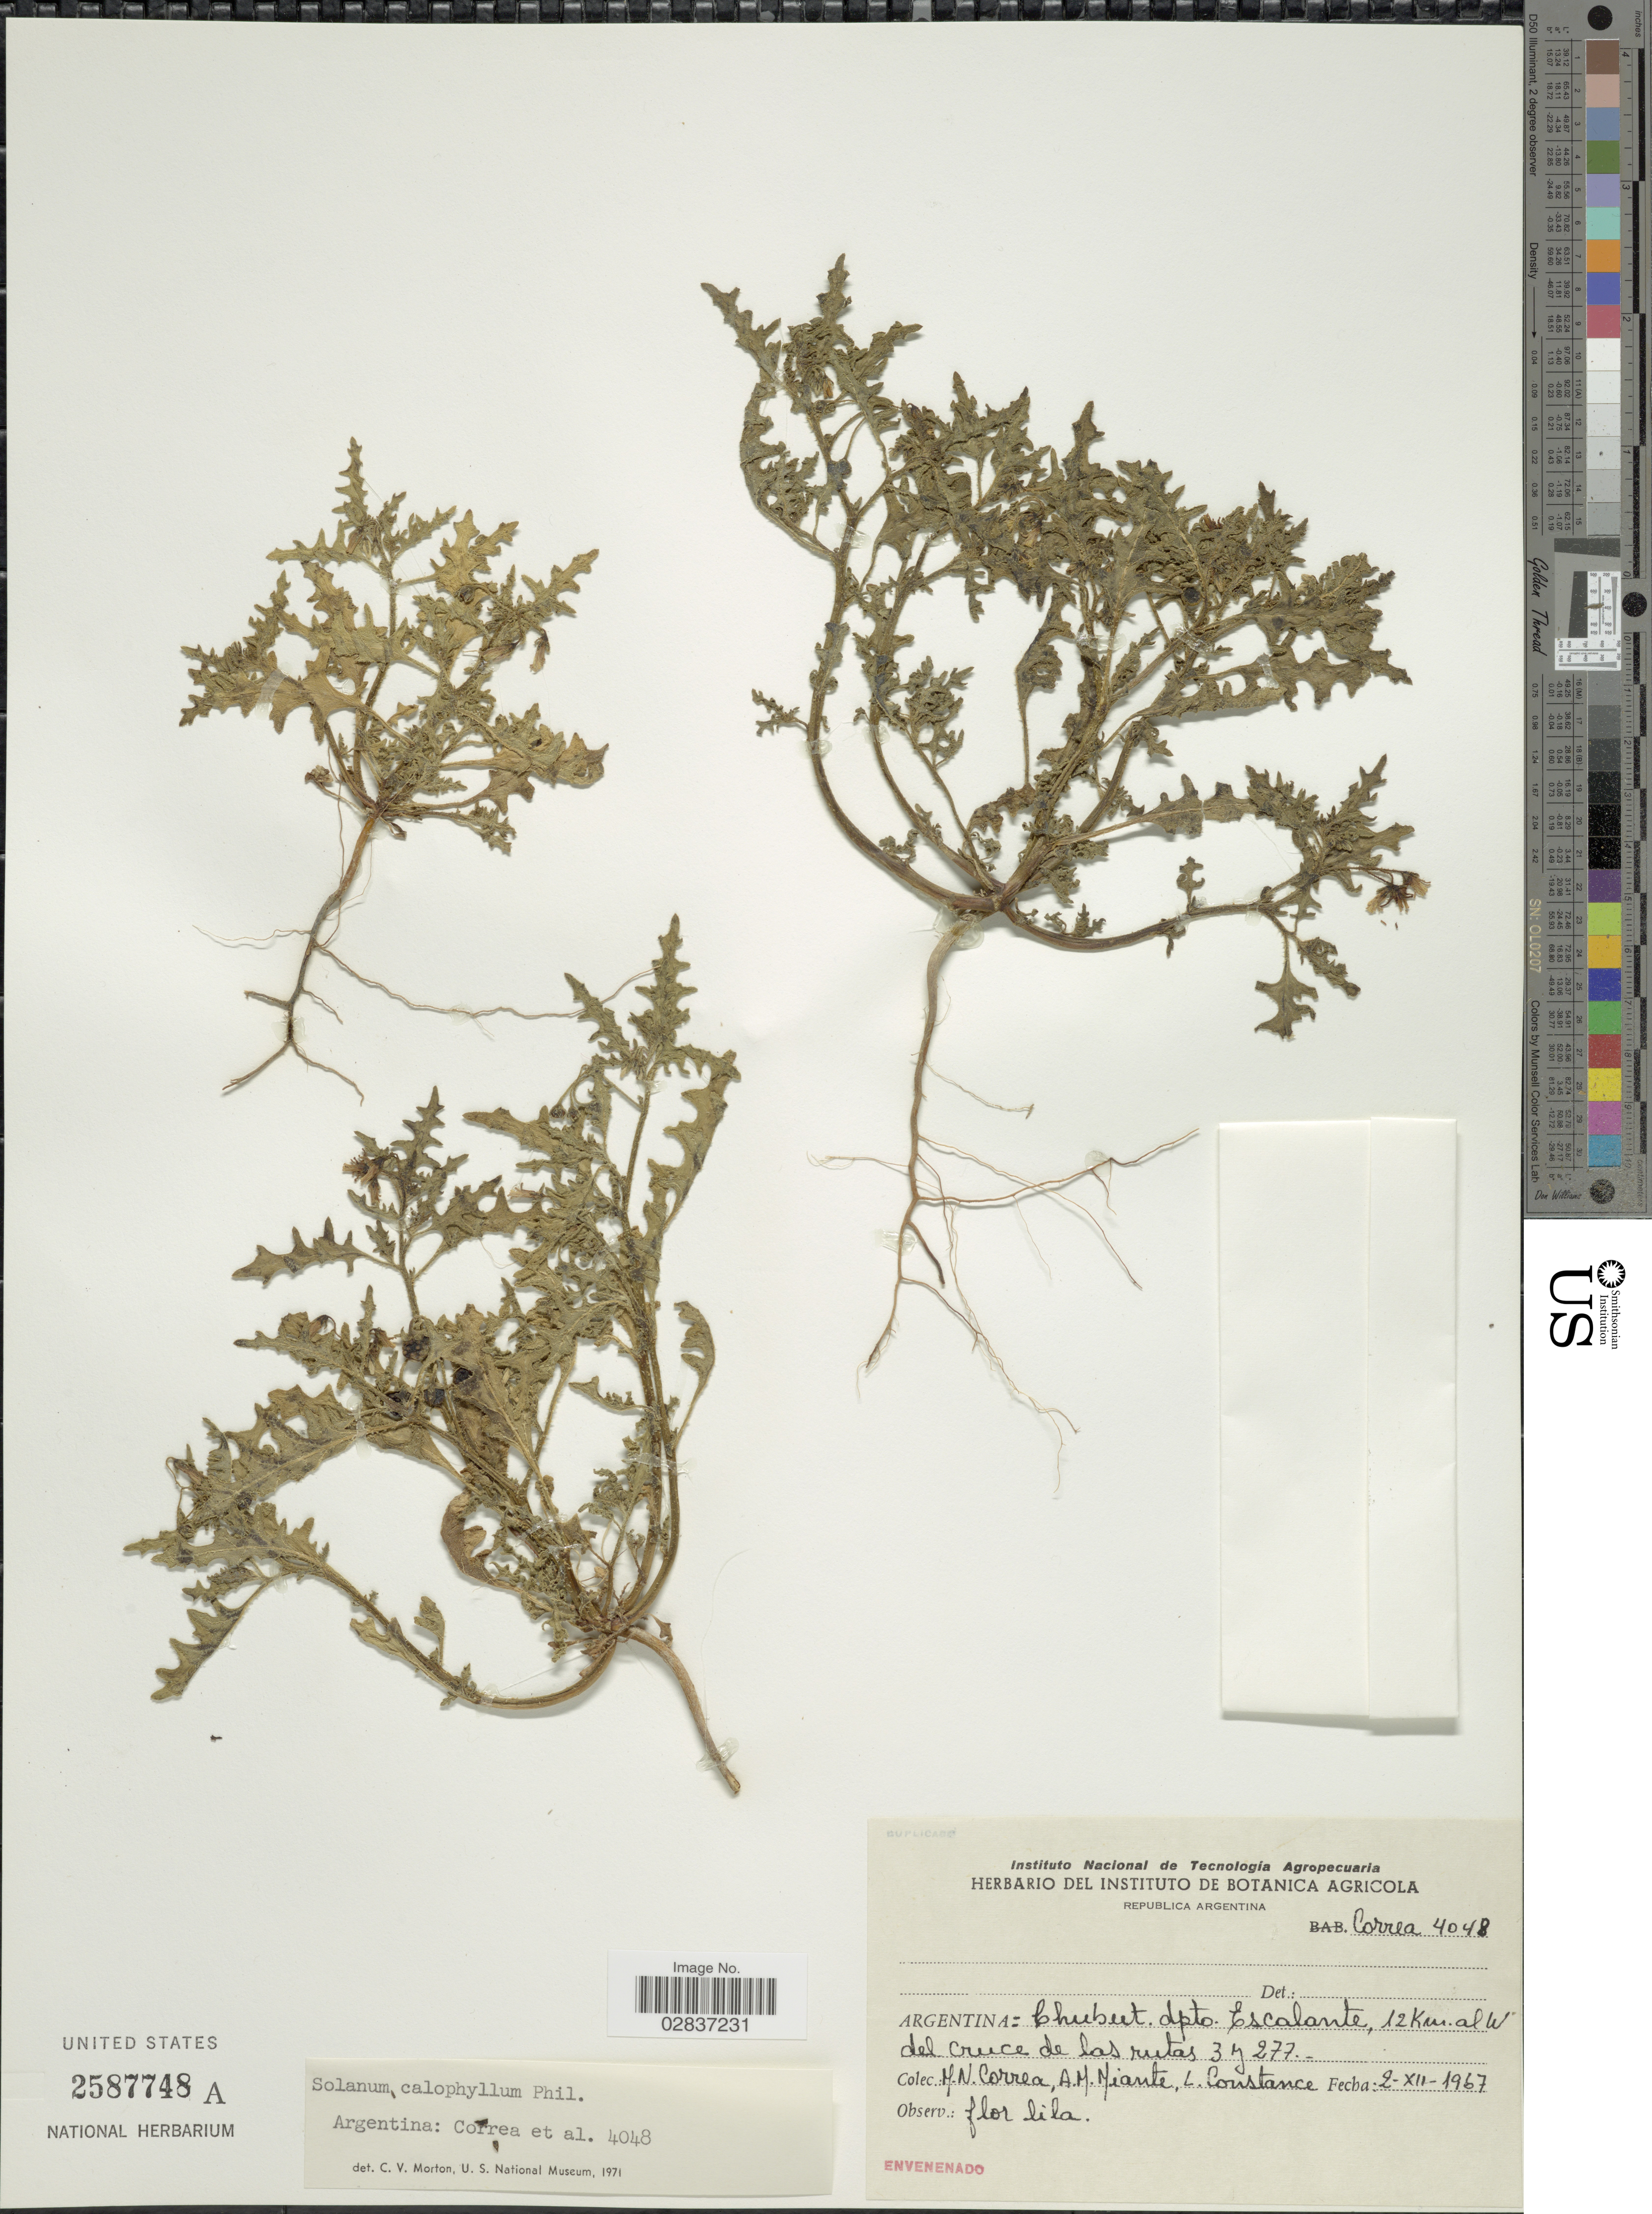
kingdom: Plantae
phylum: Tracheophyta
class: Magnoliopsida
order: Solanales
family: Solanaceae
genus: Solanum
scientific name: Solanum calophyllum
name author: Phil.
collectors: H. Correa, A. Miante & L. Constance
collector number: Correa4048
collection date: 1967-12-02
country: Argentina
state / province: Chubut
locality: Chubut. dpto. Escalante, 12 Km. al W del cruce de las rutas 3 y 277.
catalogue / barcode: US 2587748A